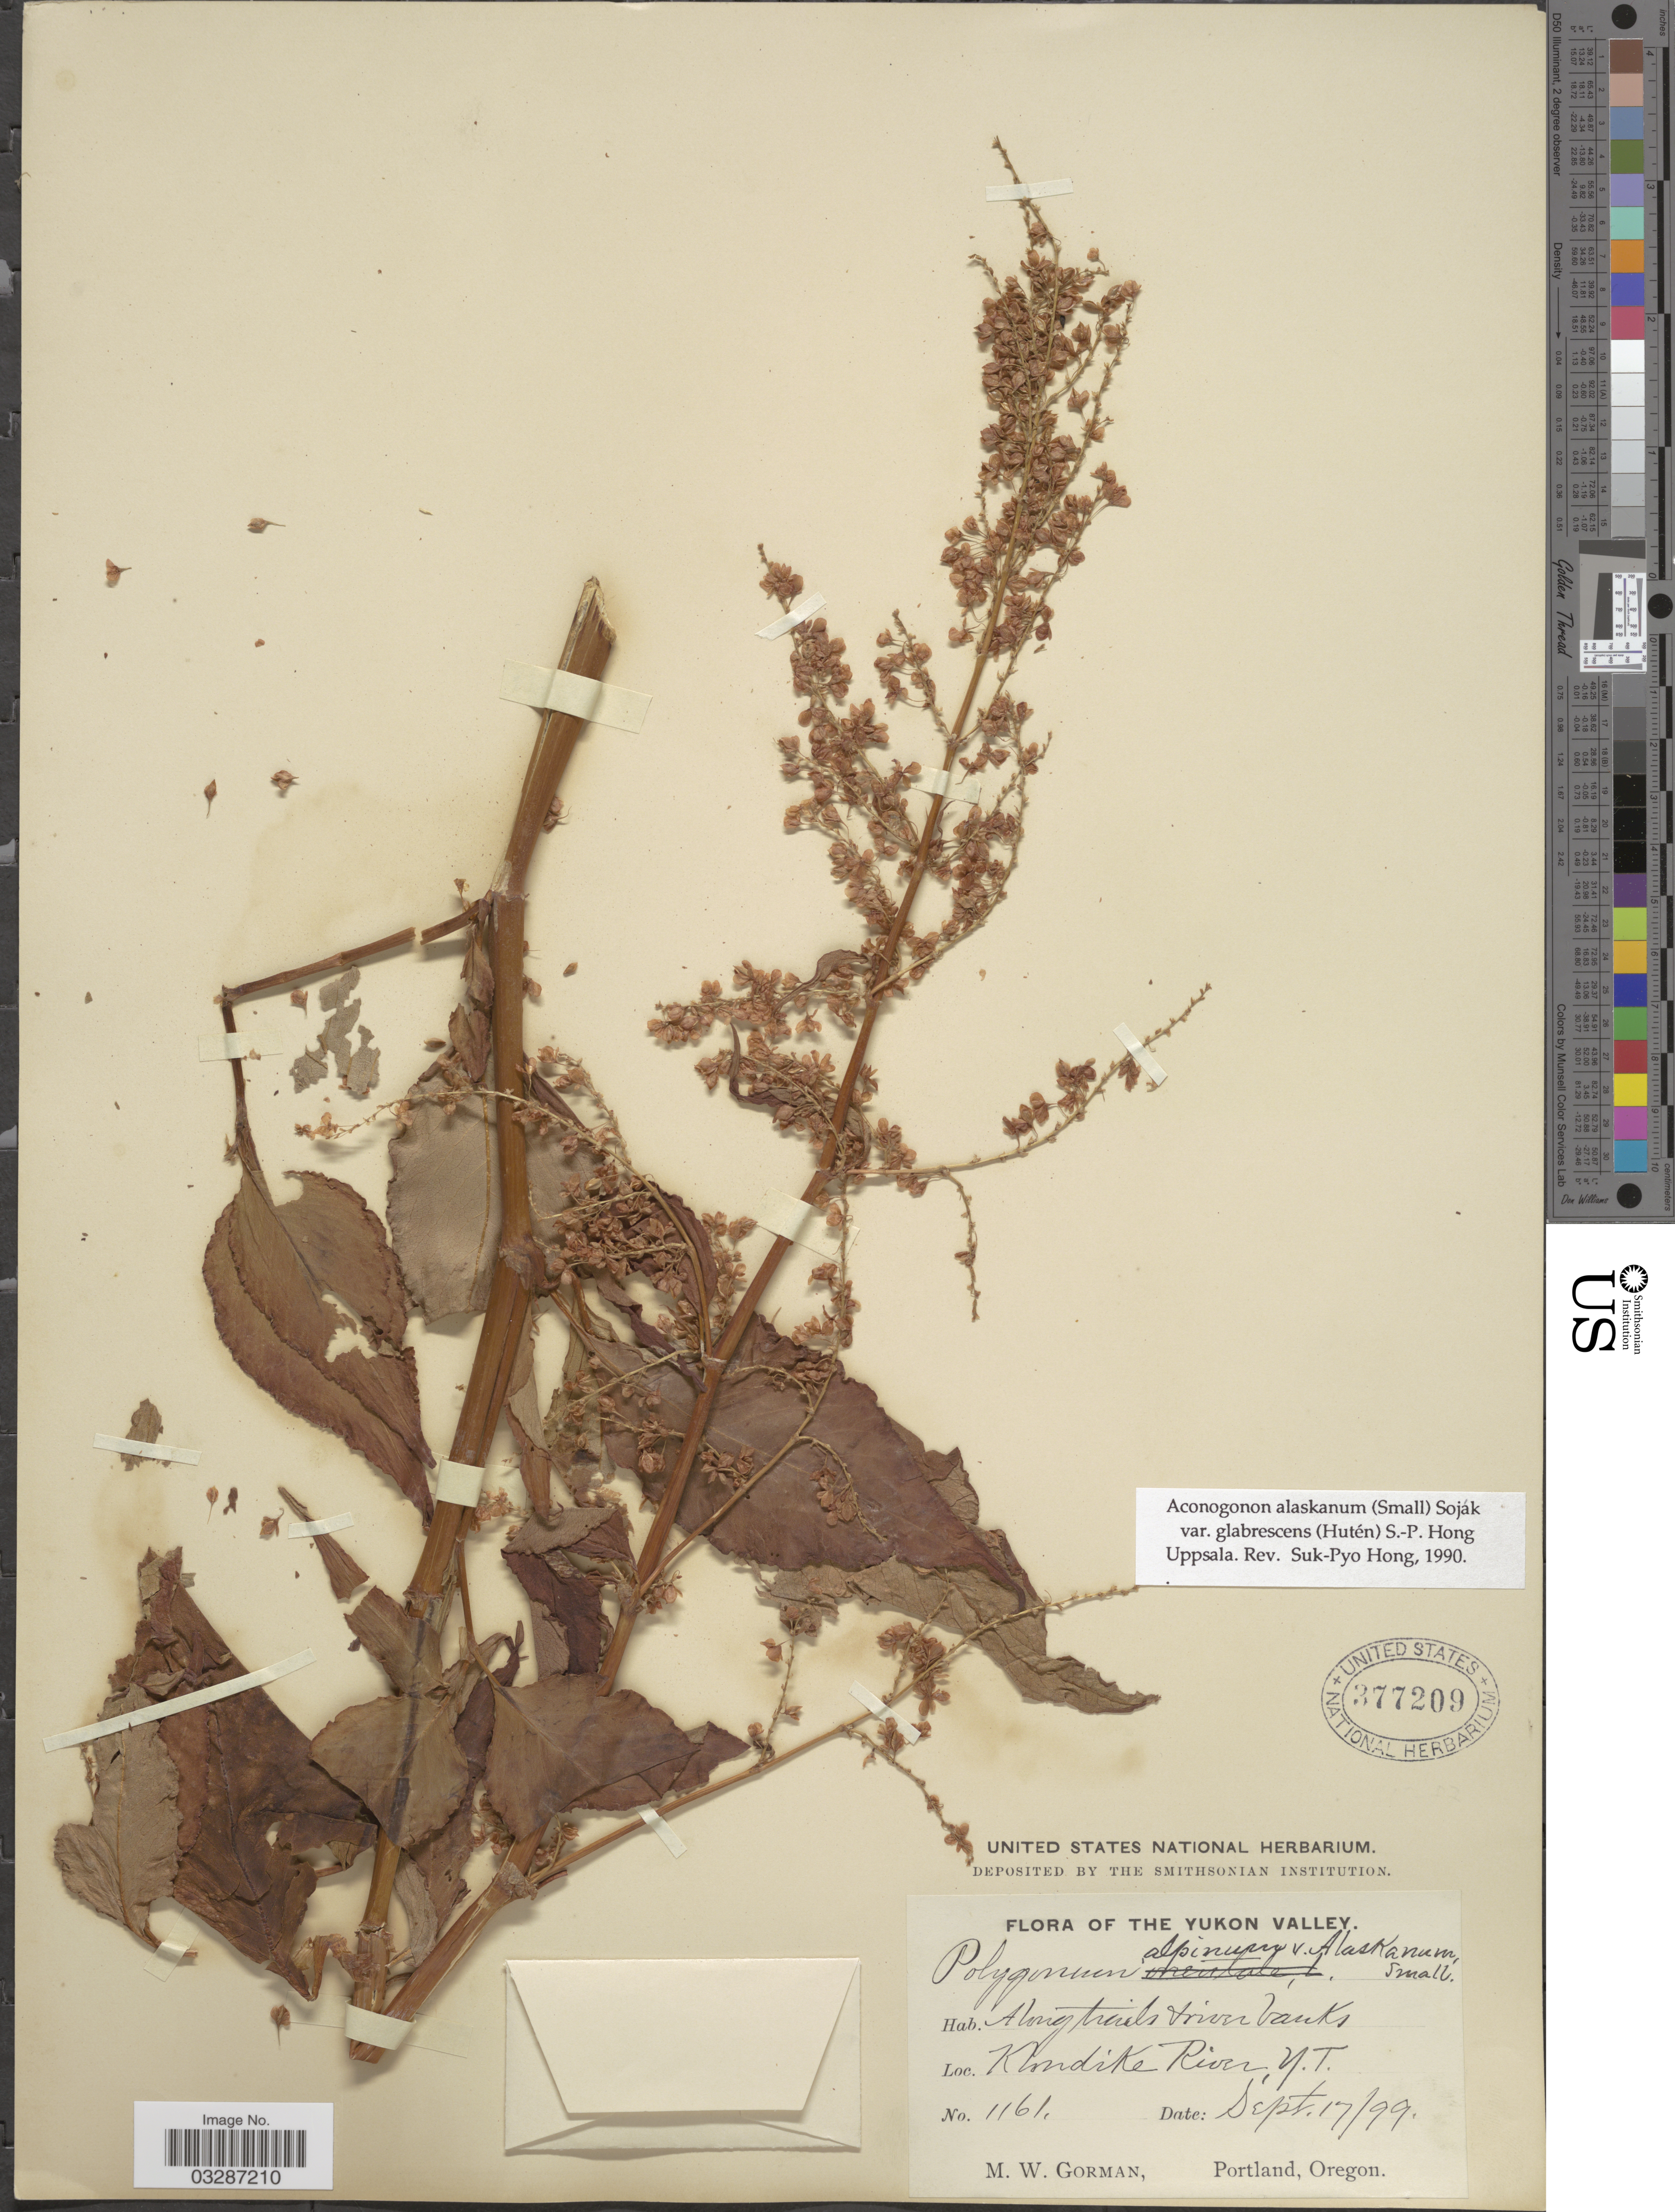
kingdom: Plantae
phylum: Tracheophyta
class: Magnoliopsida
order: Caryophyllales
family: Polygonaceae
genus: Koenigia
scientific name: Koenigia alaskana var. glabrescens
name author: (Hultén) T.M. Schust. & Reveal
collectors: M. W. Gorman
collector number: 1161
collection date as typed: Transcribed d/m/y: 17/9/99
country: Canada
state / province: Yukon Territory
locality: The Yukon Valley. Along trails & Klondike River.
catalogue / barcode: US 377209